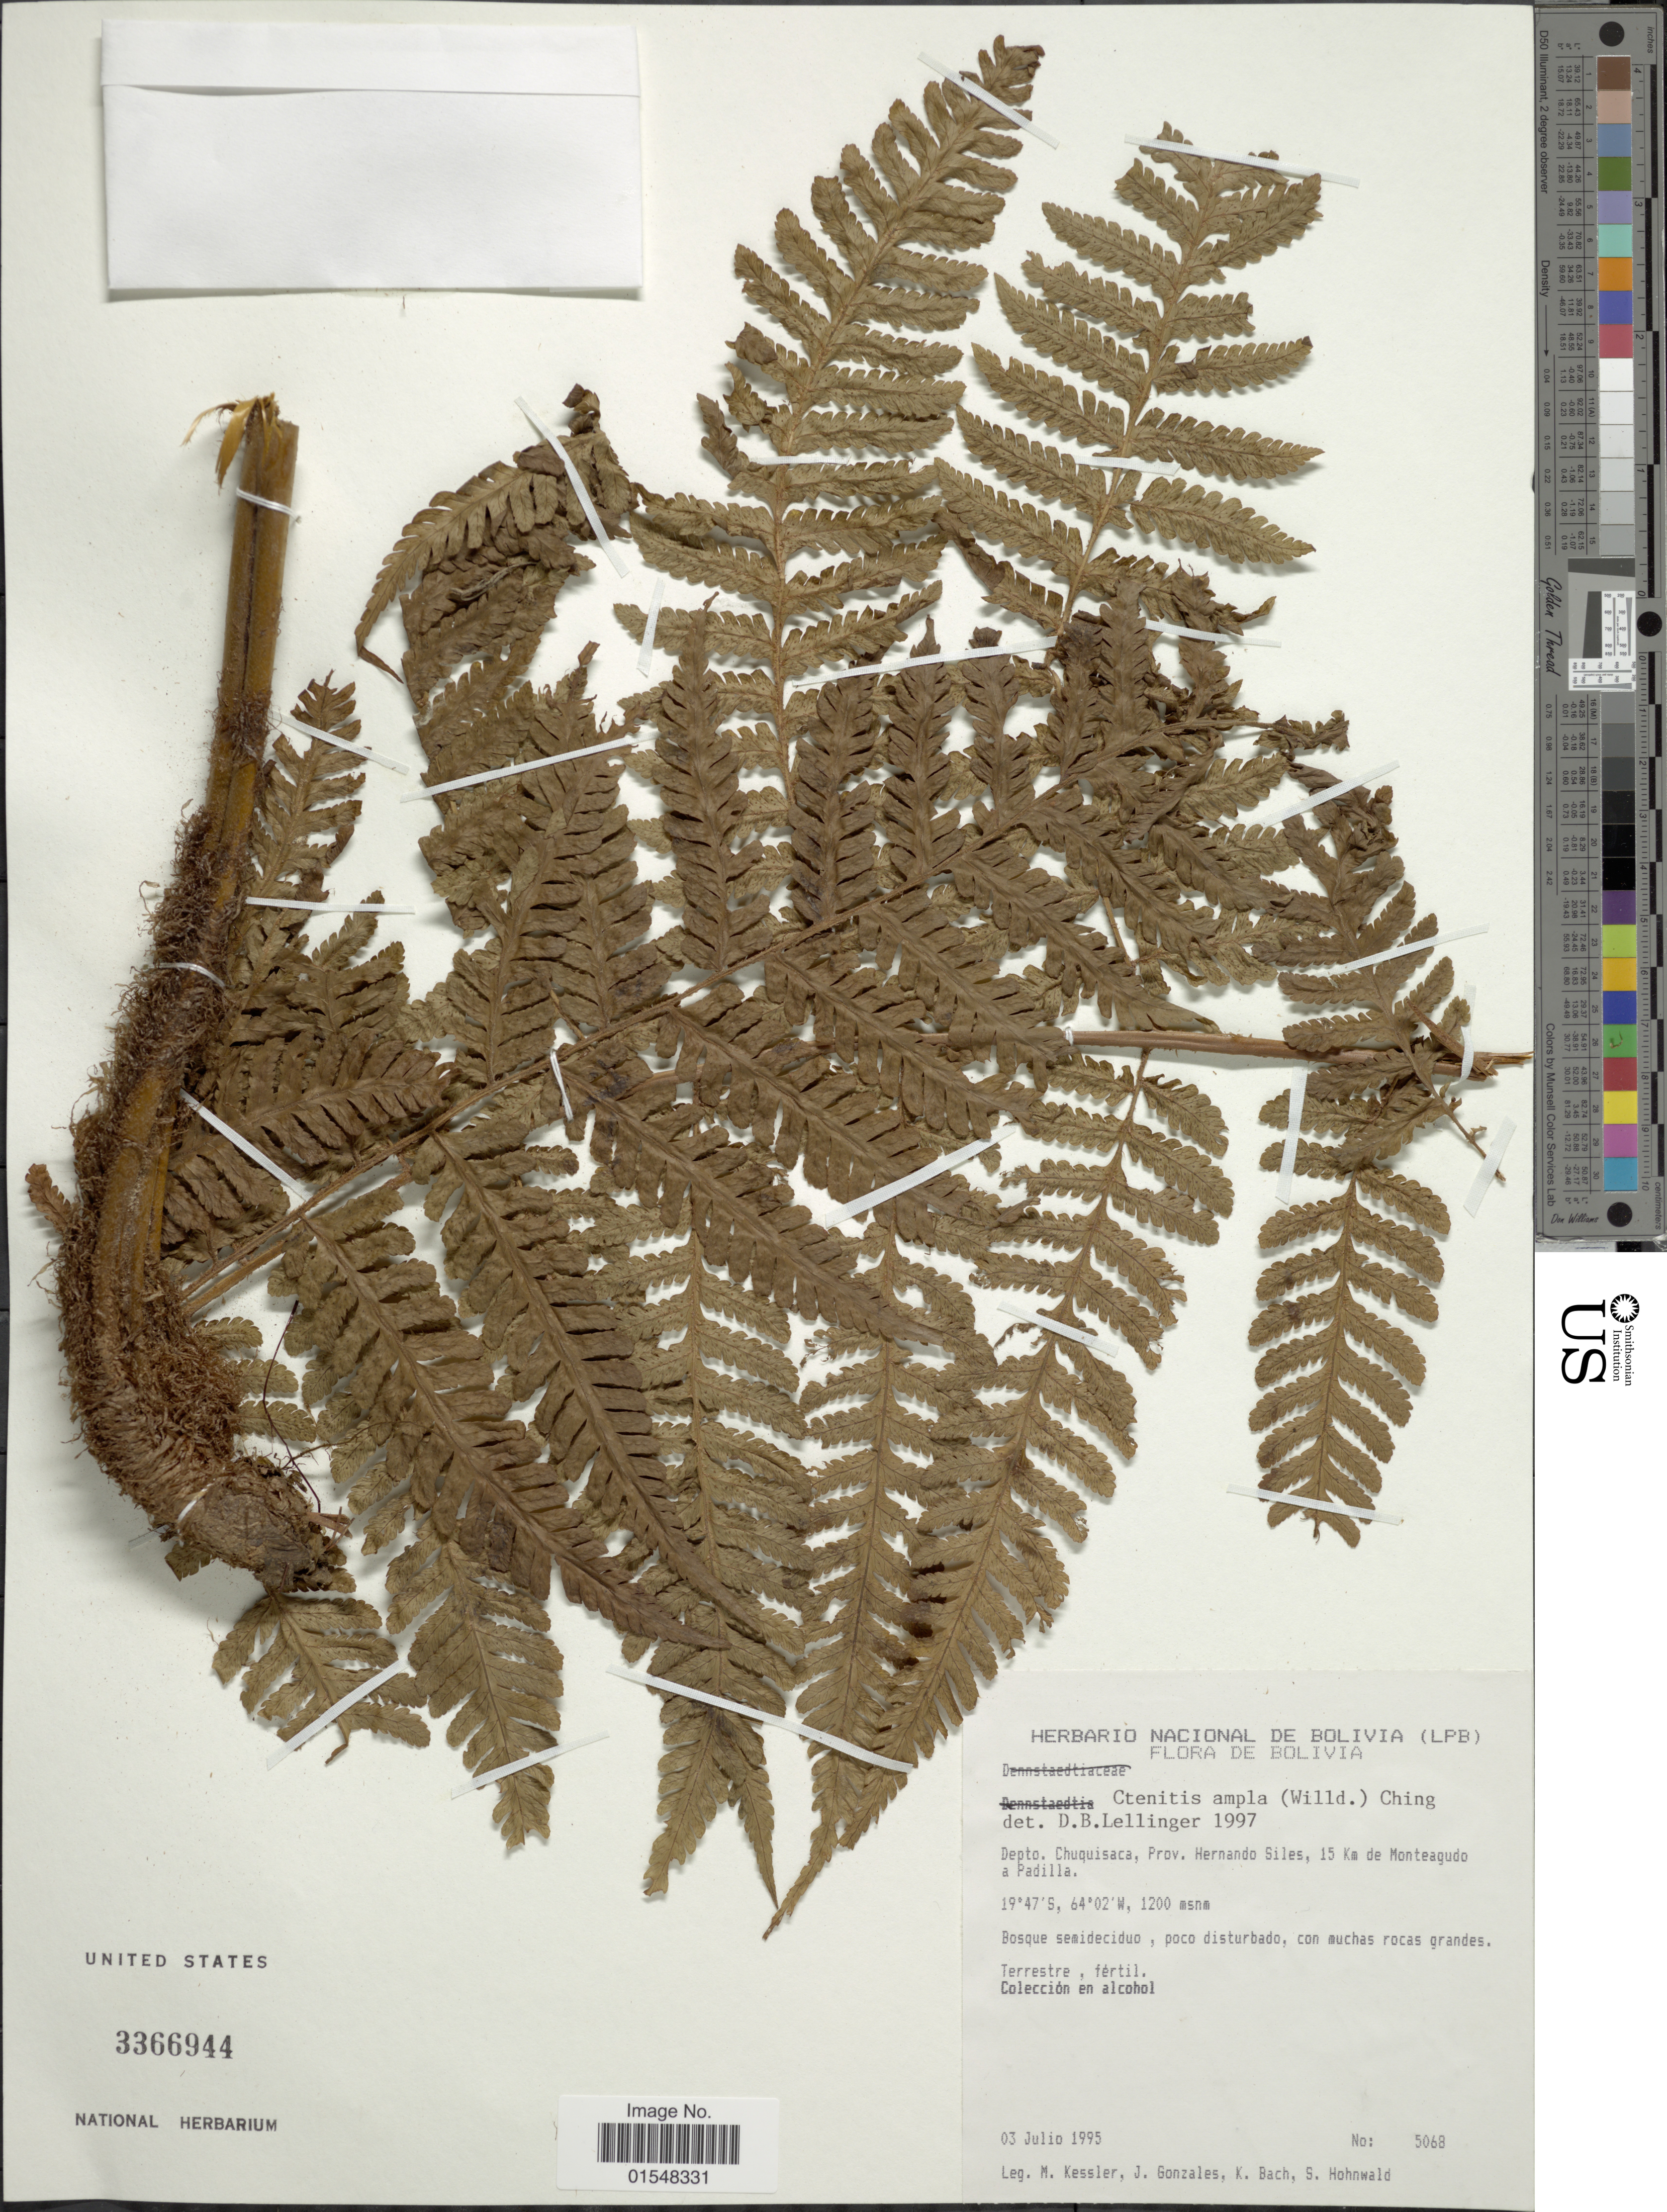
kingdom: Plantae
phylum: Tracheophyta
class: Polypodiopsida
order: Polypodiales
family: Dryopteridaceae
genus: Ctenitis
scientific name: Ctenitis sloanei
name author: (Poepp. ex Spreng.) C.V. Morton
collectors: M. Kessler, J. Gonzales, K. Bach & S. Hohnwald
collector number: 5068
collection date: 1995-07-03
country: Bolivia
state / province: Chuquisaca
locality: Prov. Hernando Siles, 15 km de Montegagudo a Padilla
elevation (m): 1200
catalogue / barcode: US 3366944